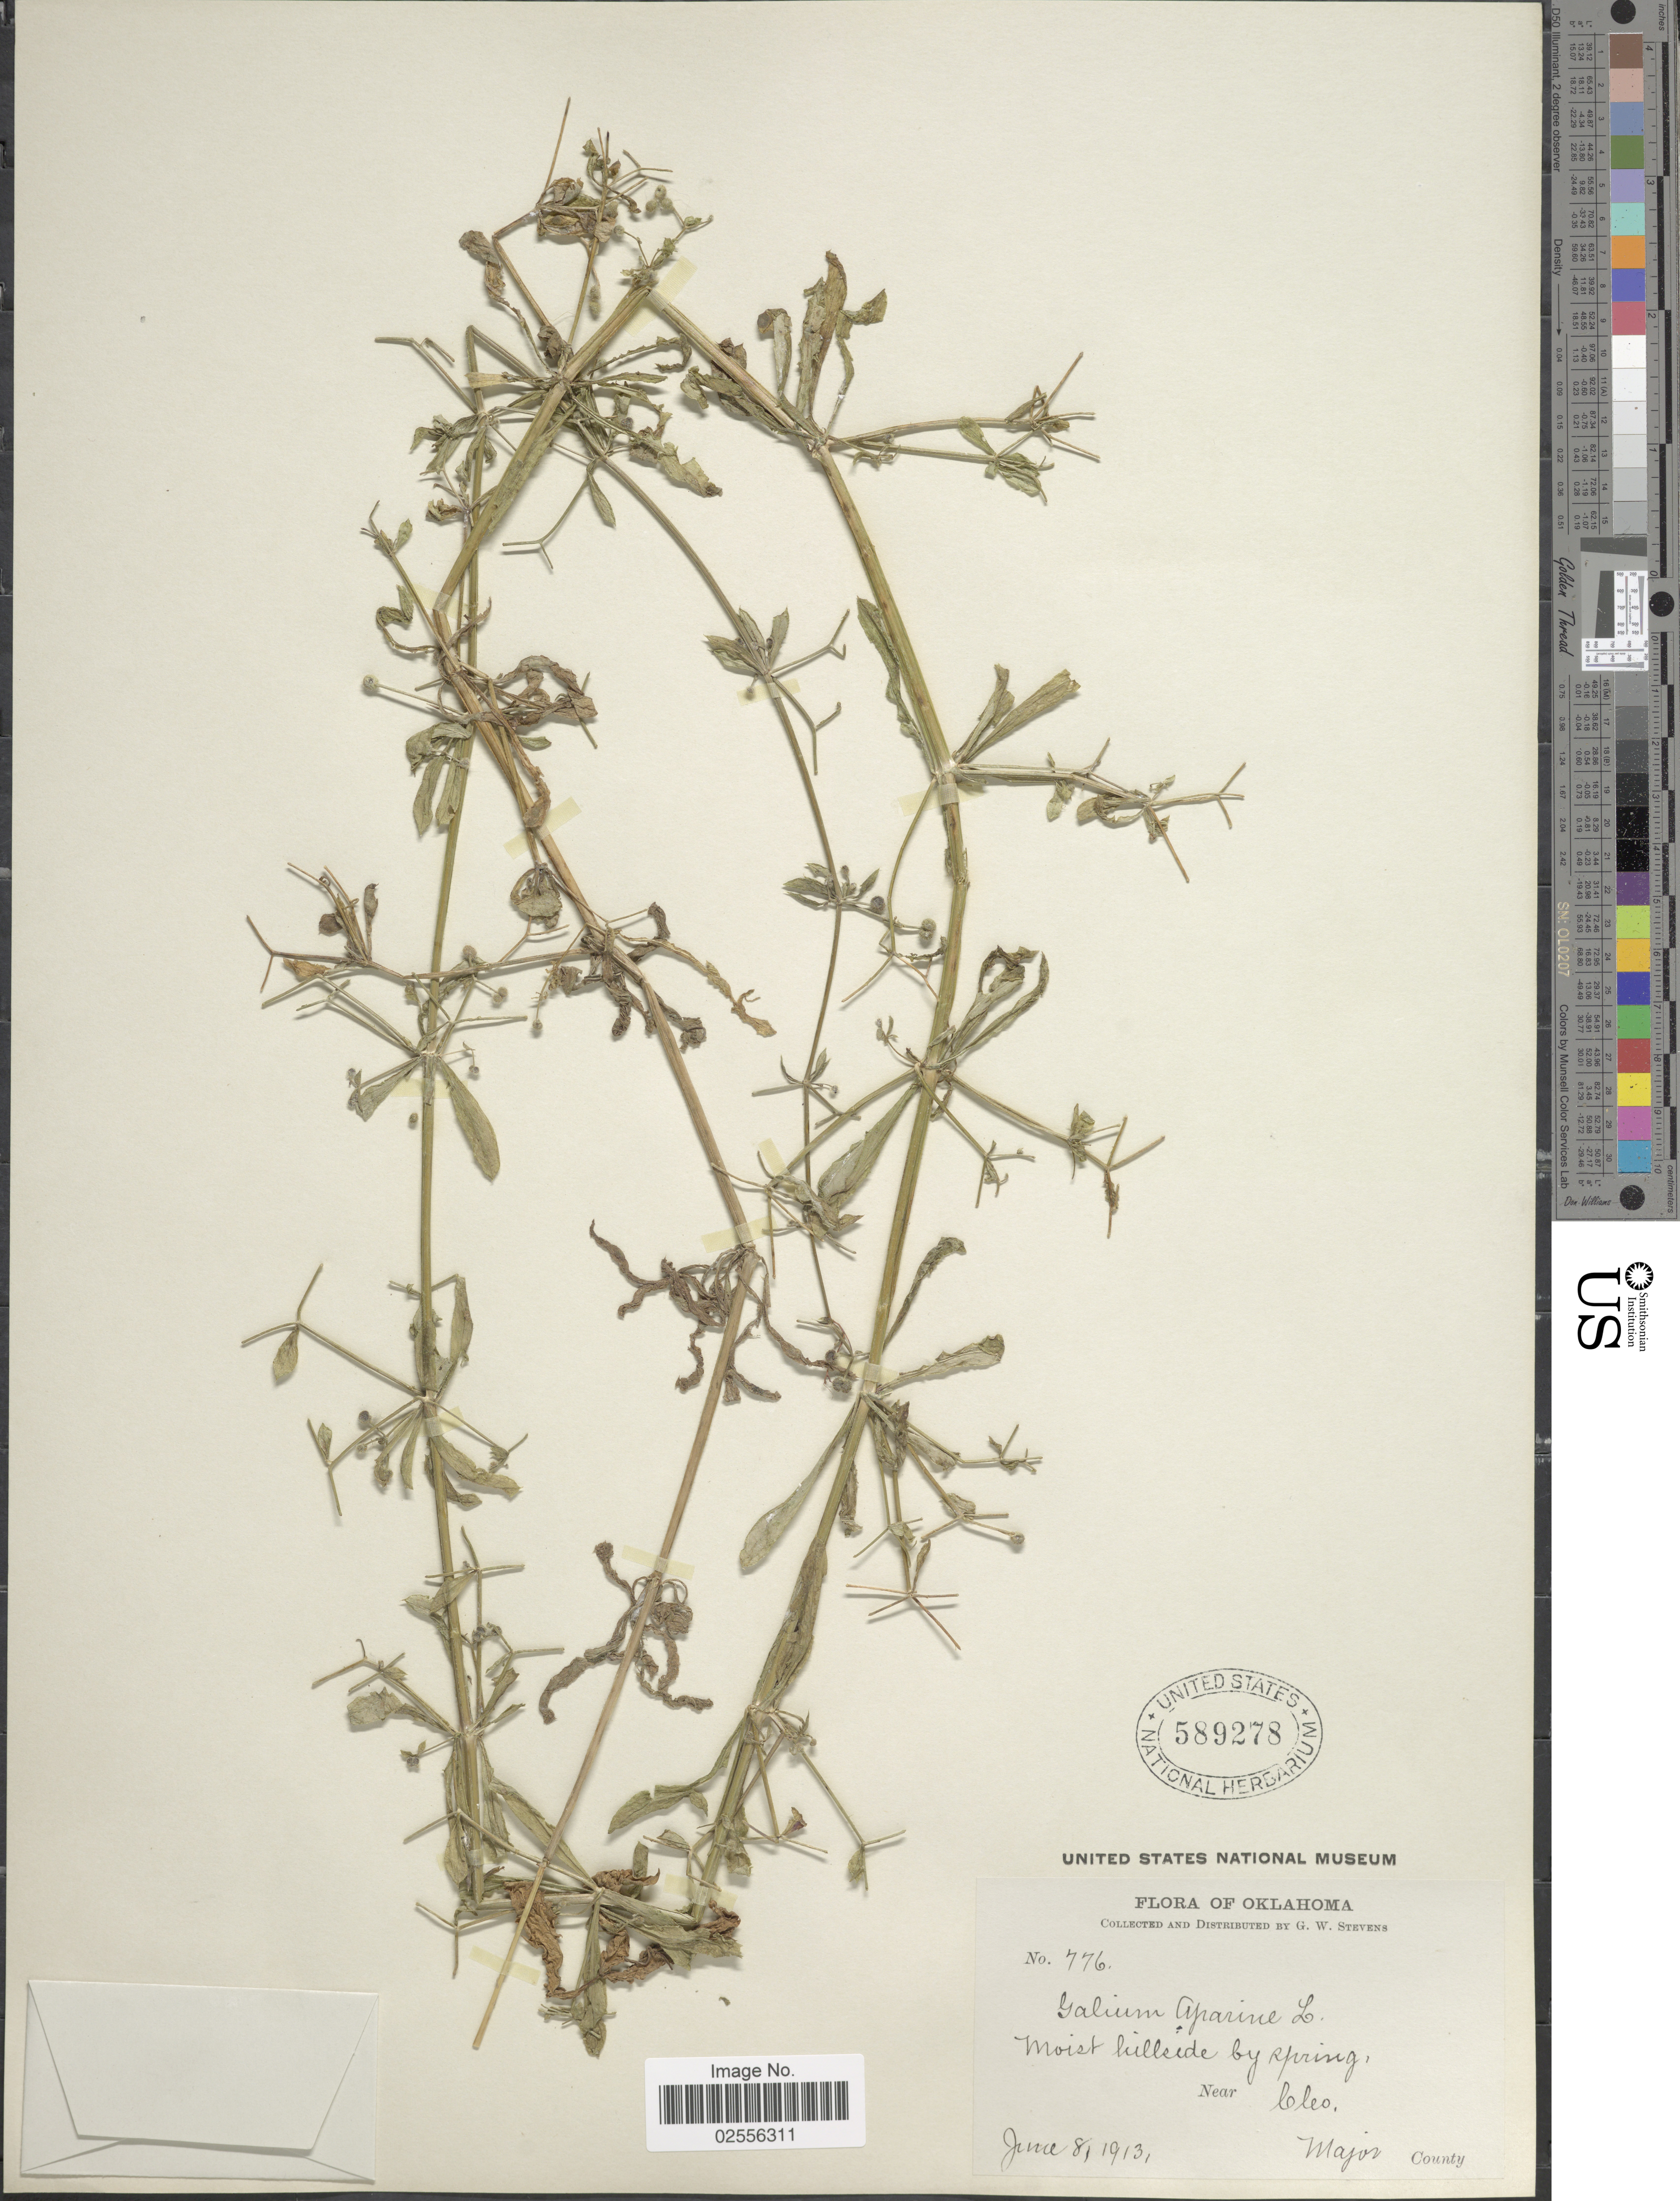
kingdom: Plantae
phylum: Tracheophyta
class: Magnoliopsida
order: Gentianales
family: Rubiaceae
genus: Galium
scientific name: Galium aparine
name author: L.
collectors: G. W. Stevens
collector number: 776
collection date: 1913-06-08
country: United States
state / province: Oklahoma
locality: Near Cleo, Major County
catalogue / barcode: US 589278